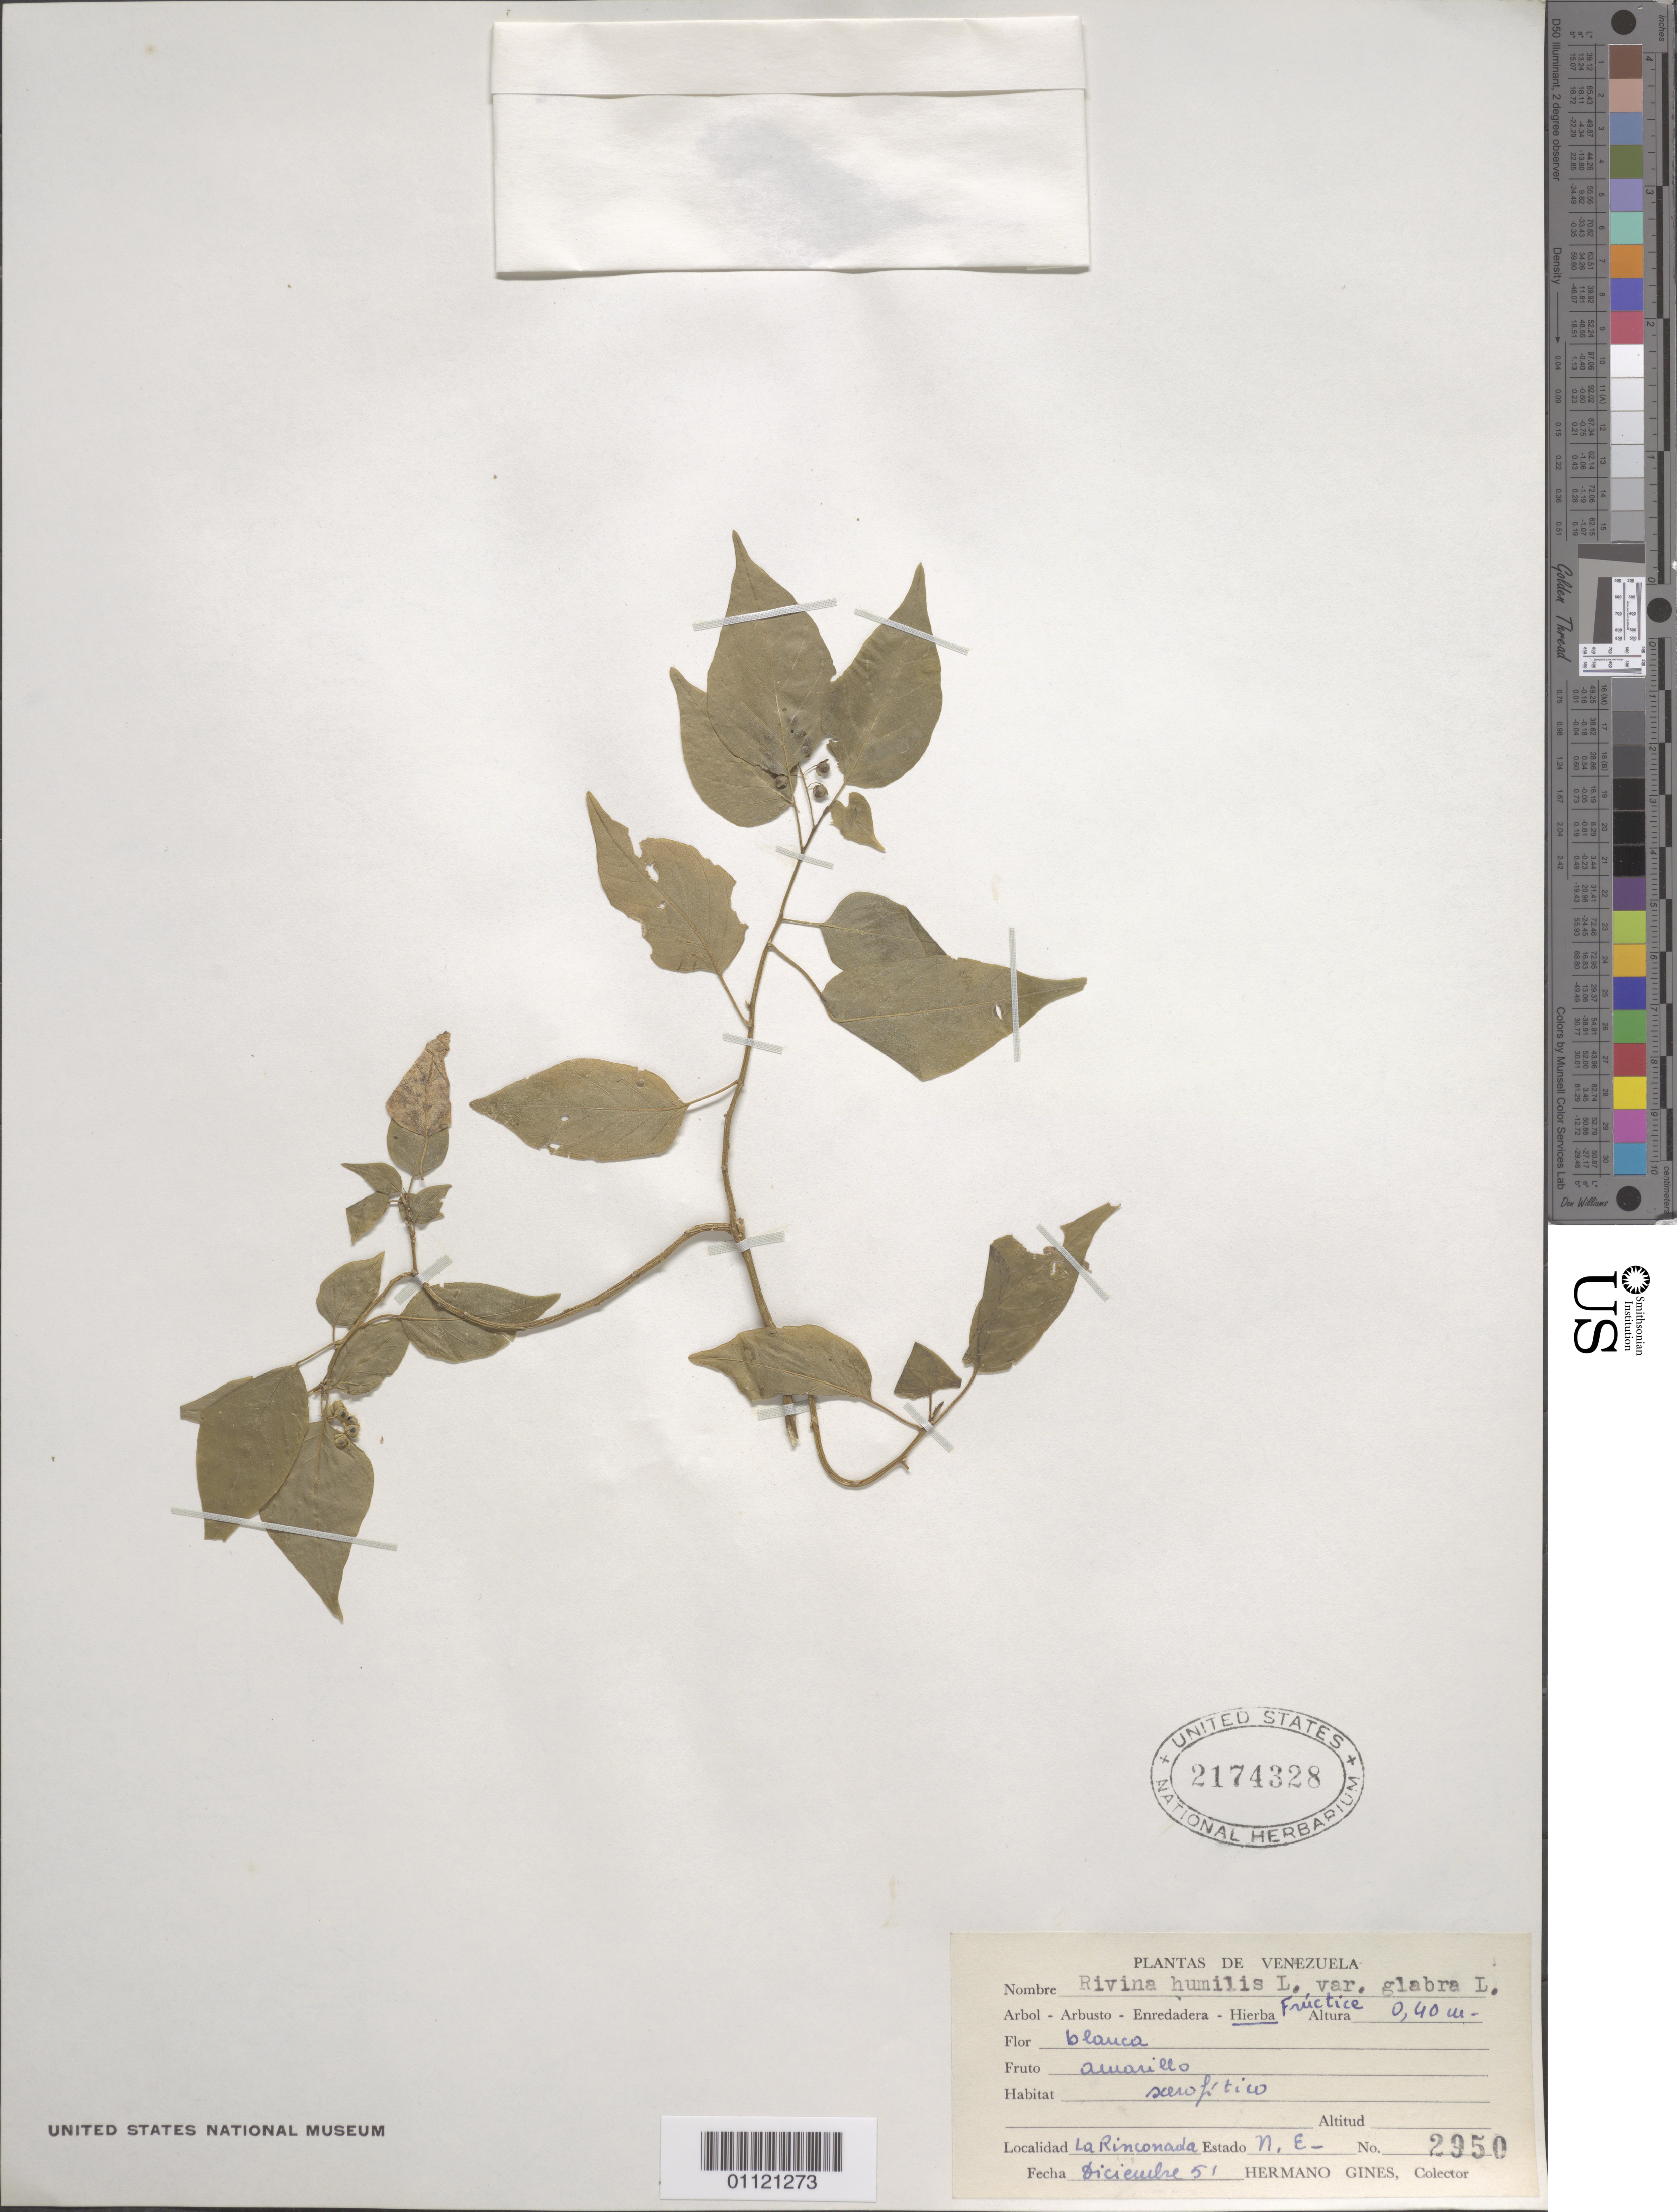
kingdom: Plantae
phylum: Tracheophyta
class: Magnoliopsida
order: Caryophyllales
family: Phytolaccaceae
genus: Rivina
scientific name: Rivina humilis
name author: L.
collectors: Bro. Gines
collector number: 2950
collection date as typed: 01 Dec 1951 to 31 Dec 1951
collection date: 1951-12-01/1951-12-31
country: Venezuela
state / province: Nueva Esparta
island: Margarita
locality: La Rinconada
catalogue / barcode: US 2174328